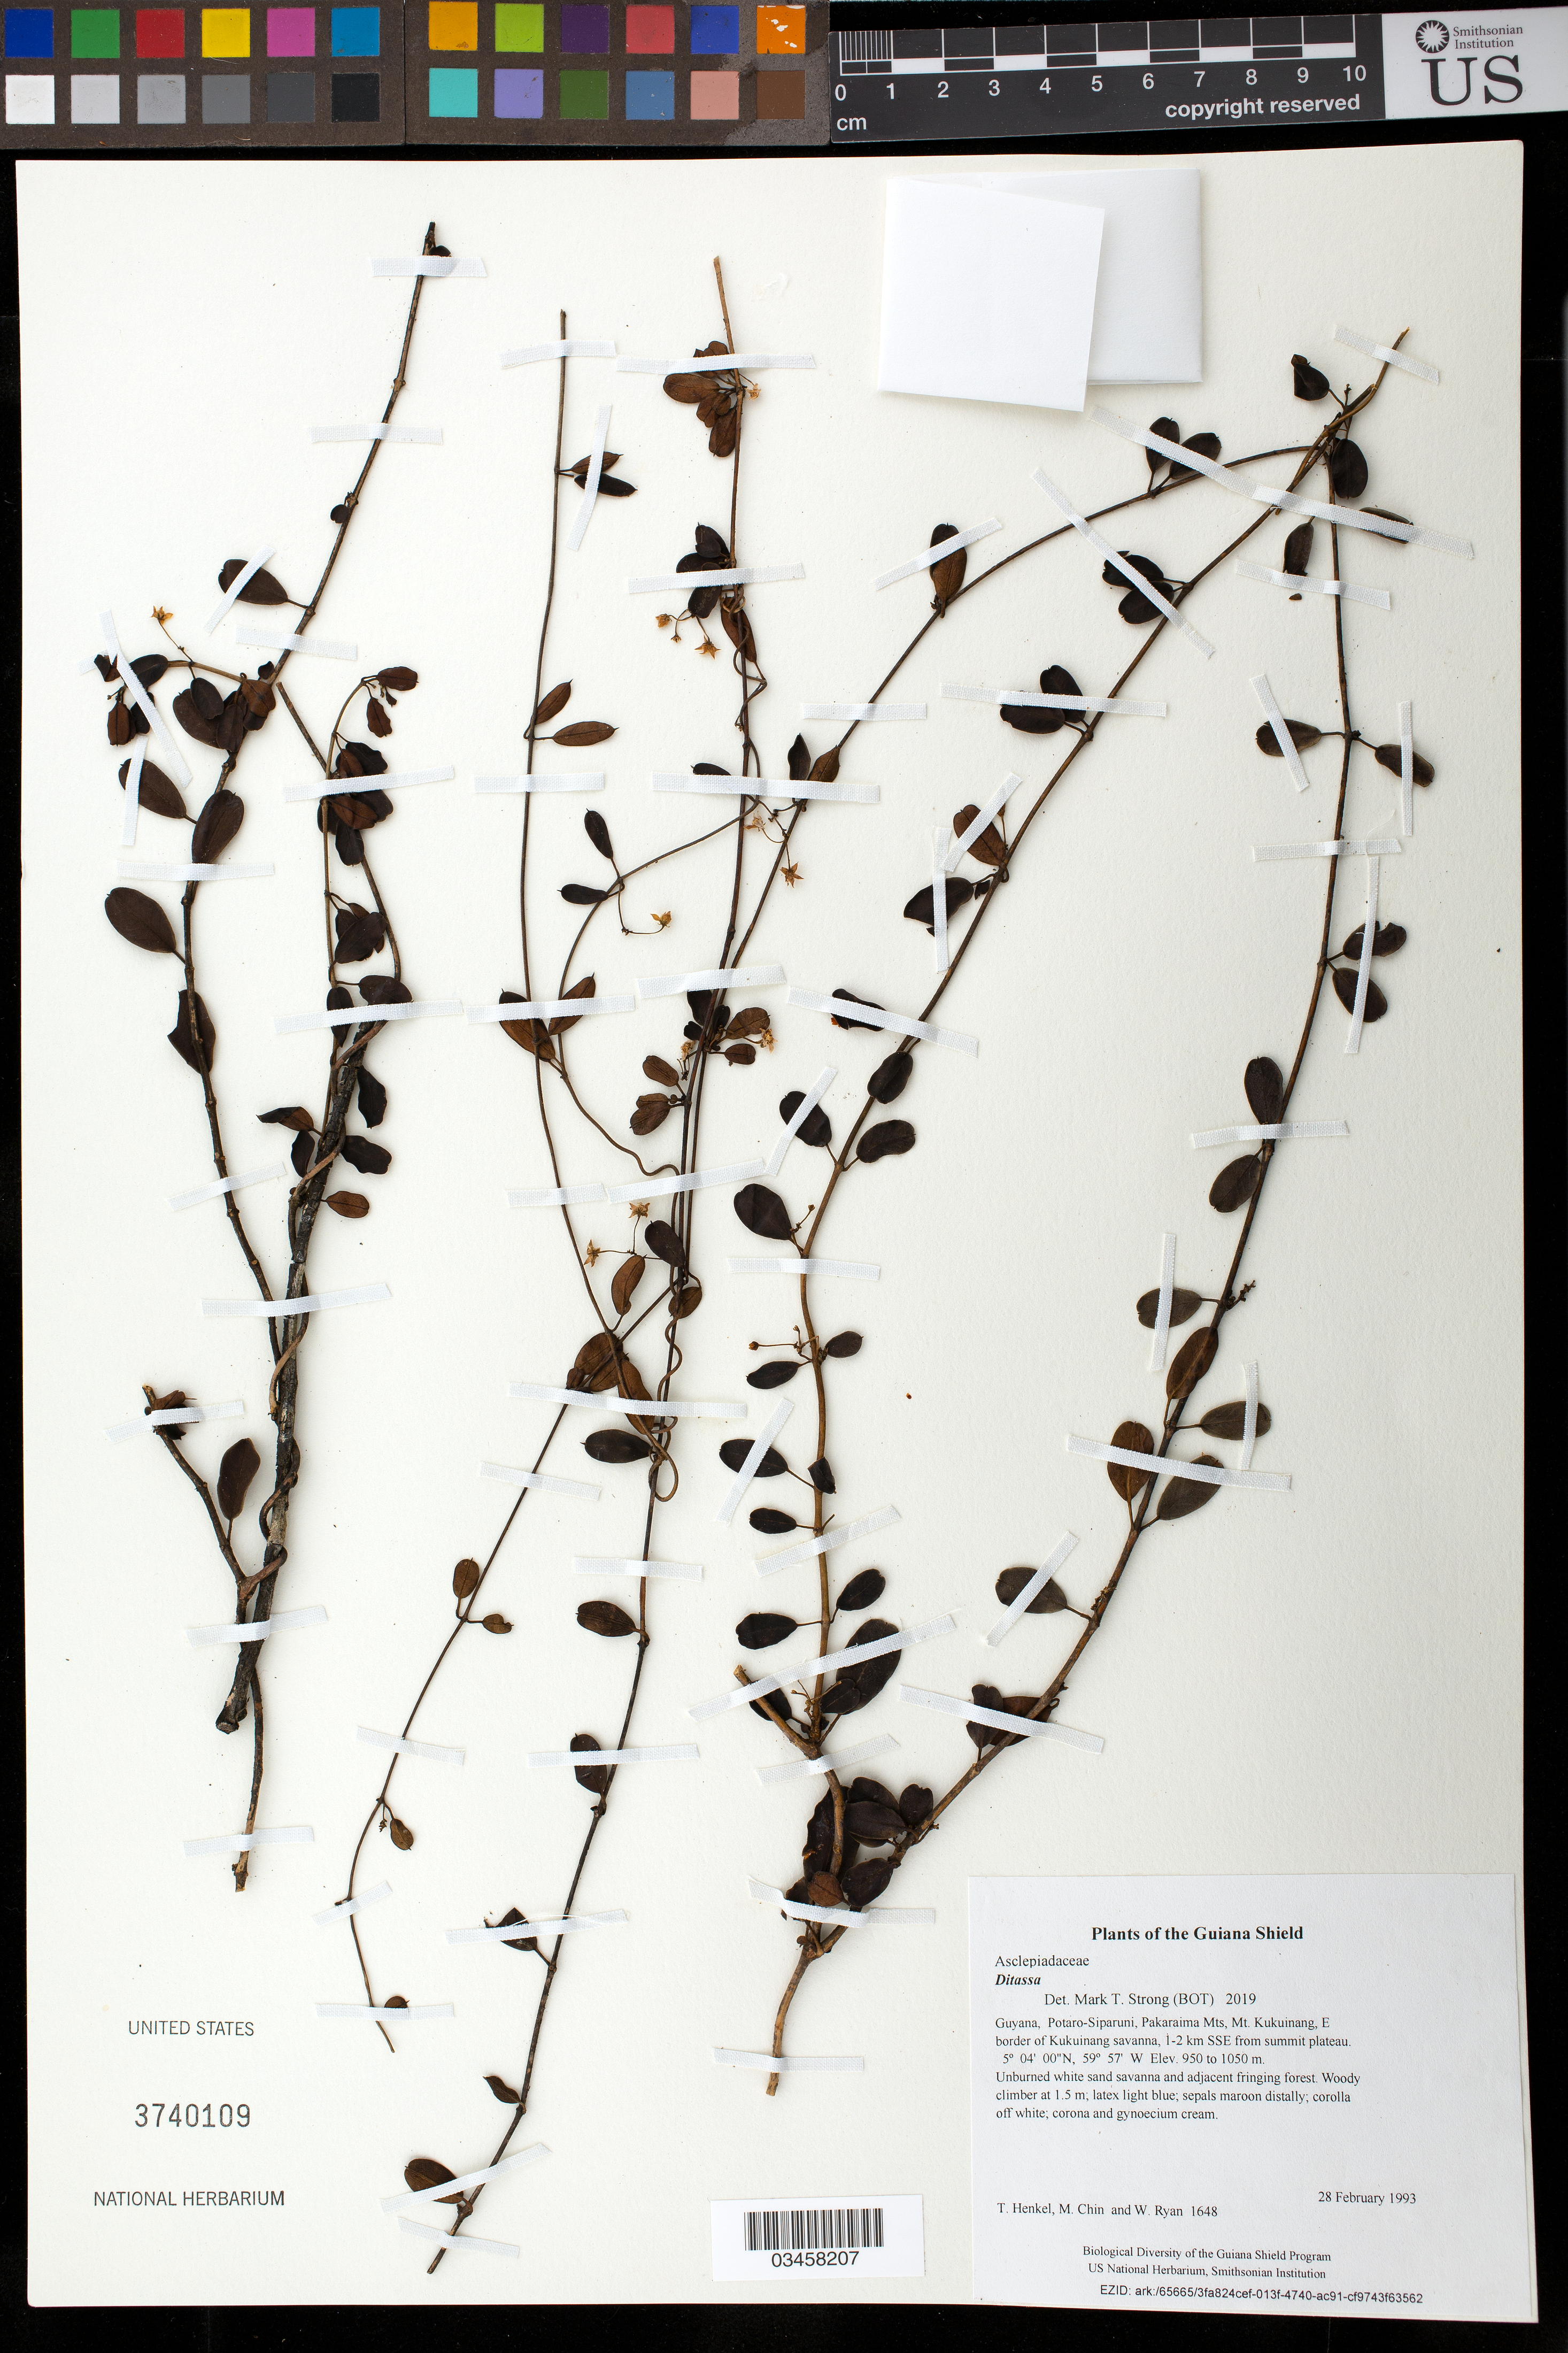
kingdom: Plantae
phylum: Tracheophyta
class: Magnoliopsida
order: Gentianales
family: Apocynaceae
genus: Ditassa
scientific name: Ditassa sp.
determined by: Strong, Mark T., (BOT), Smithsonian Institution - National Museum of Natural History (UNITED STATES)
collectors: T. Henkel, M. Chin & W. Ryan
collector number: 1648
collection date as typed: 28 February 1993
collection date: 1993-02-28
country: Guyana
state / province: Potaro-Siparuni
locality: Pakaraima Mts, Mt. Kukuinang, E border of Kukuinang savanna, 1-2 km SSE from summit plateau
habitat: Unburned white sand savanna and adjacent fringing forest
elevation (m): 950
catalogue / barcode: US 3740109